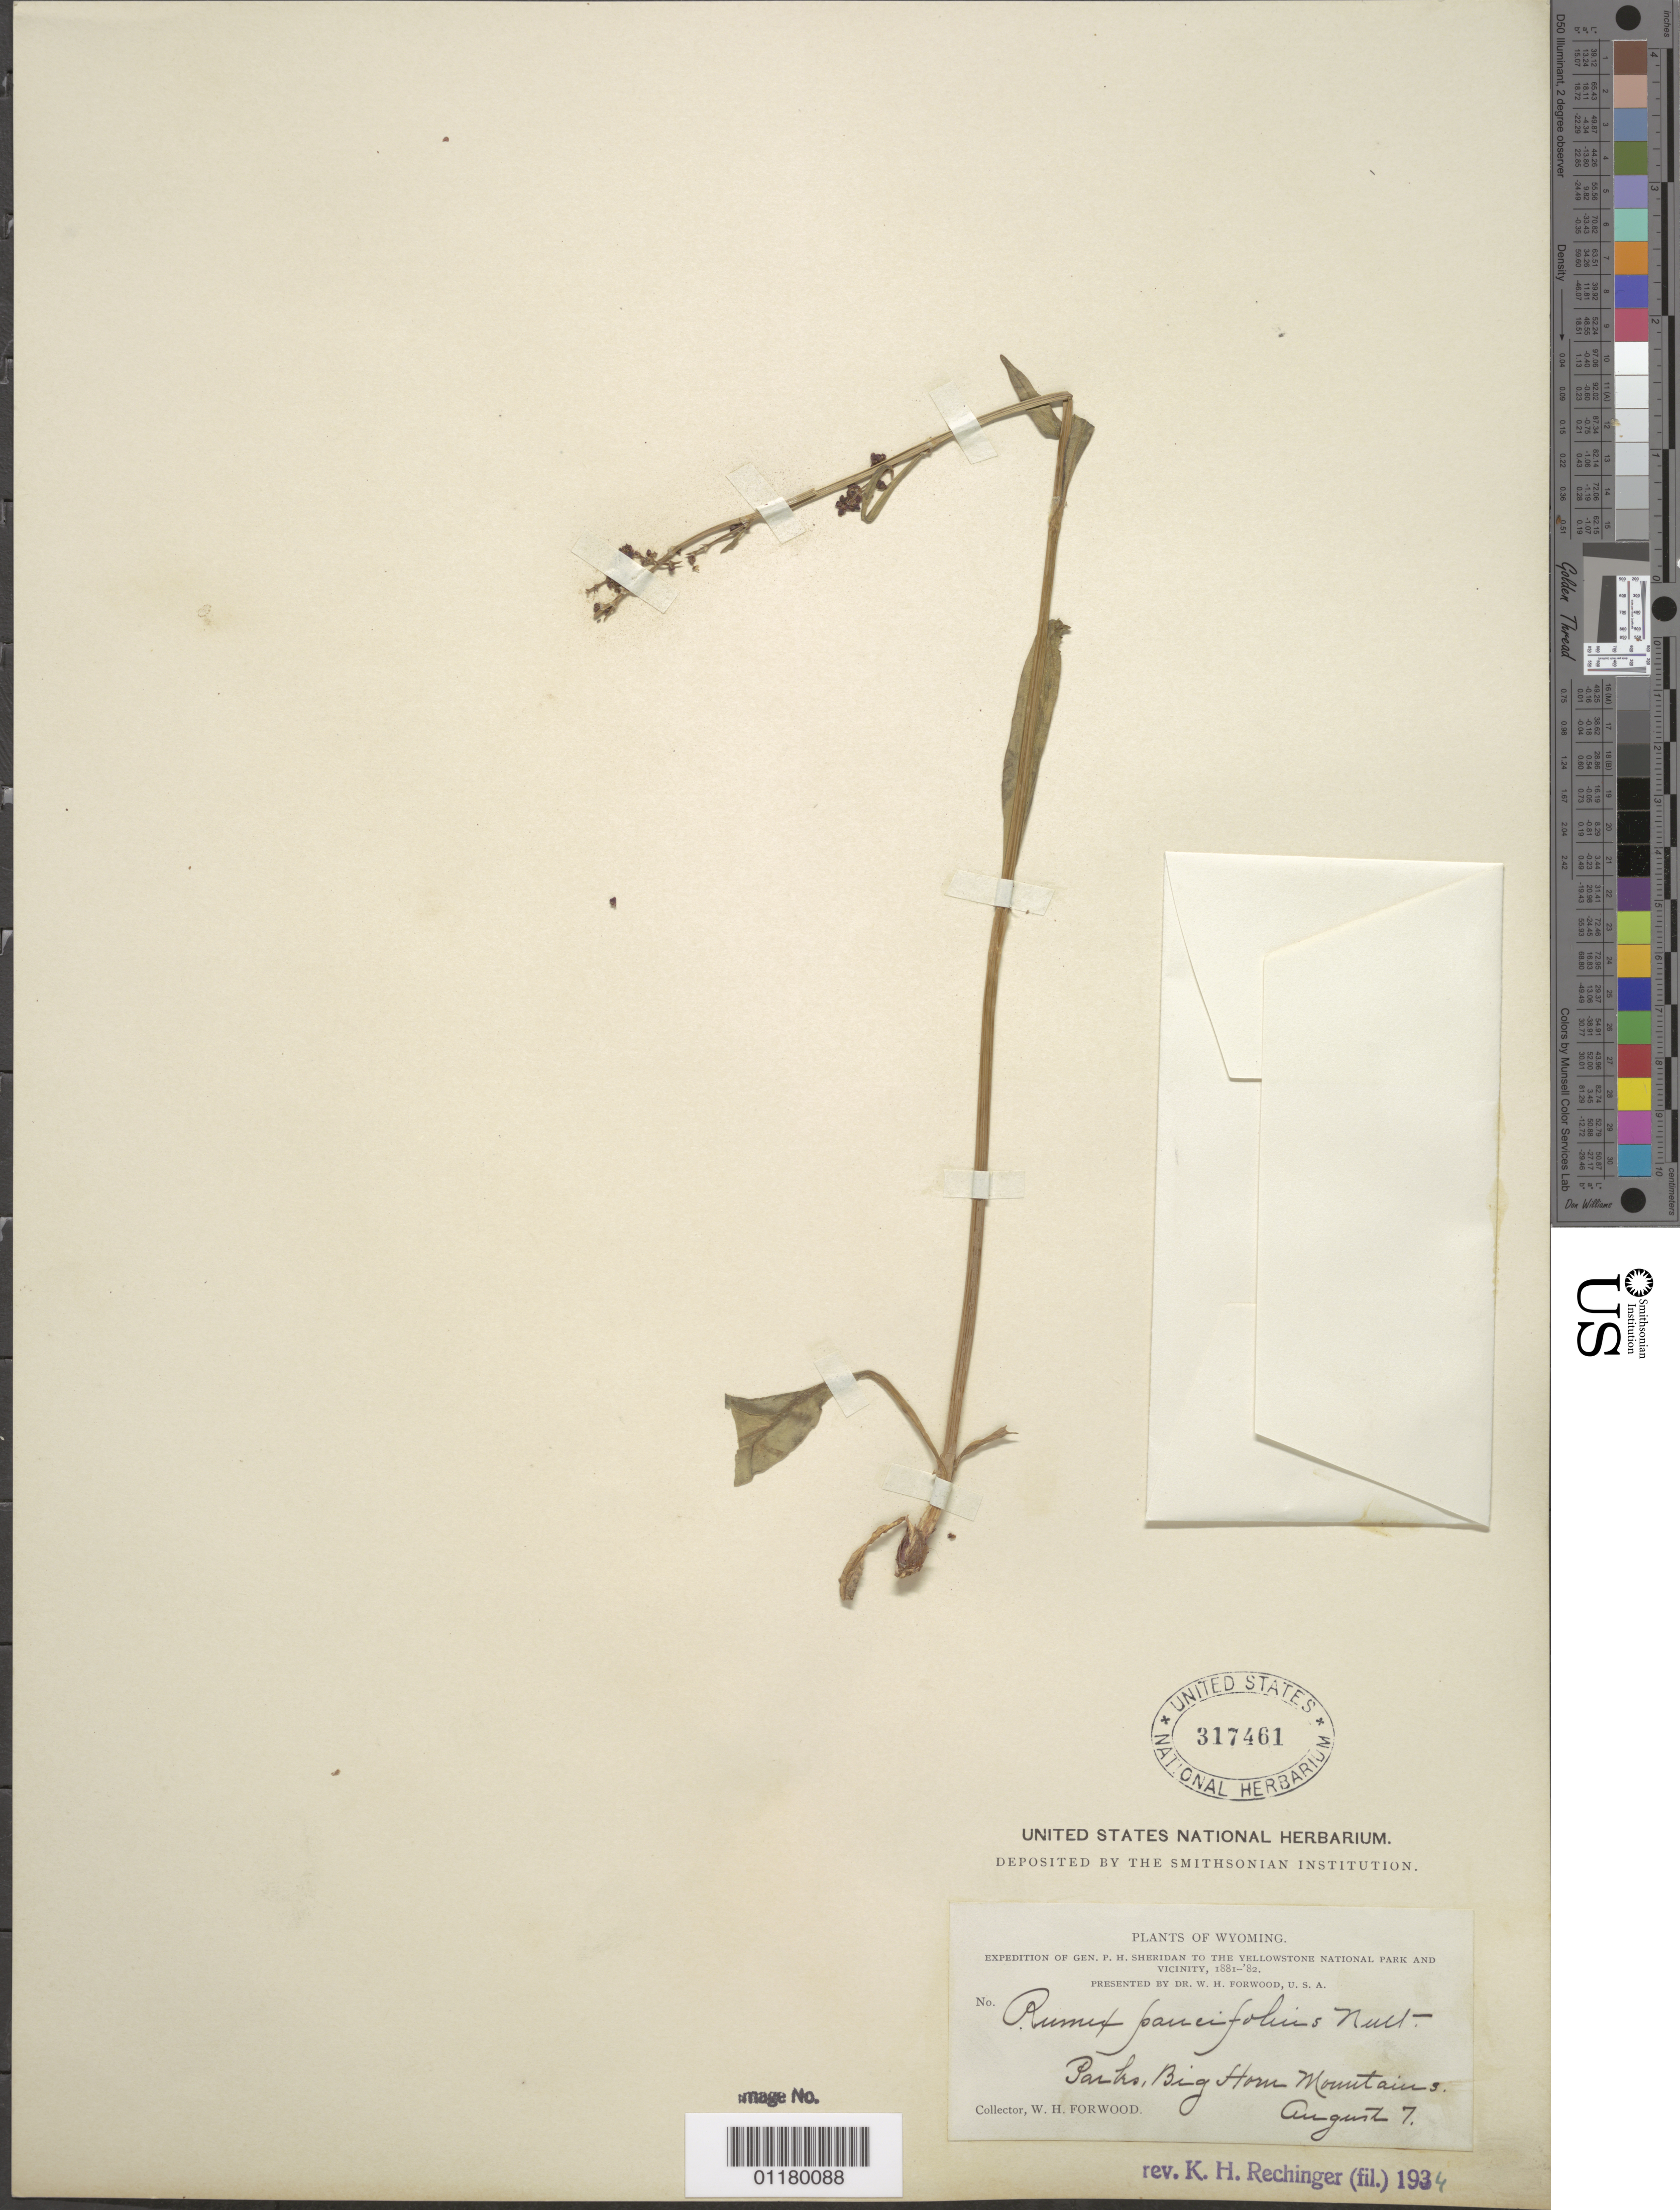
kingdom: Plantae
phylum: Tracheophyta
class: Magnoliopsida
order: Caryophyllales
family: Polygonaceae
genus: Rumex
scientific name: Rumex paucifolius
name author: Nutt.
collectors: W. Forwood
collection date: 1881-08-07 or 1882-08-07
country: United States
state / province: Wyoming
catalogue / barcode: US 317461